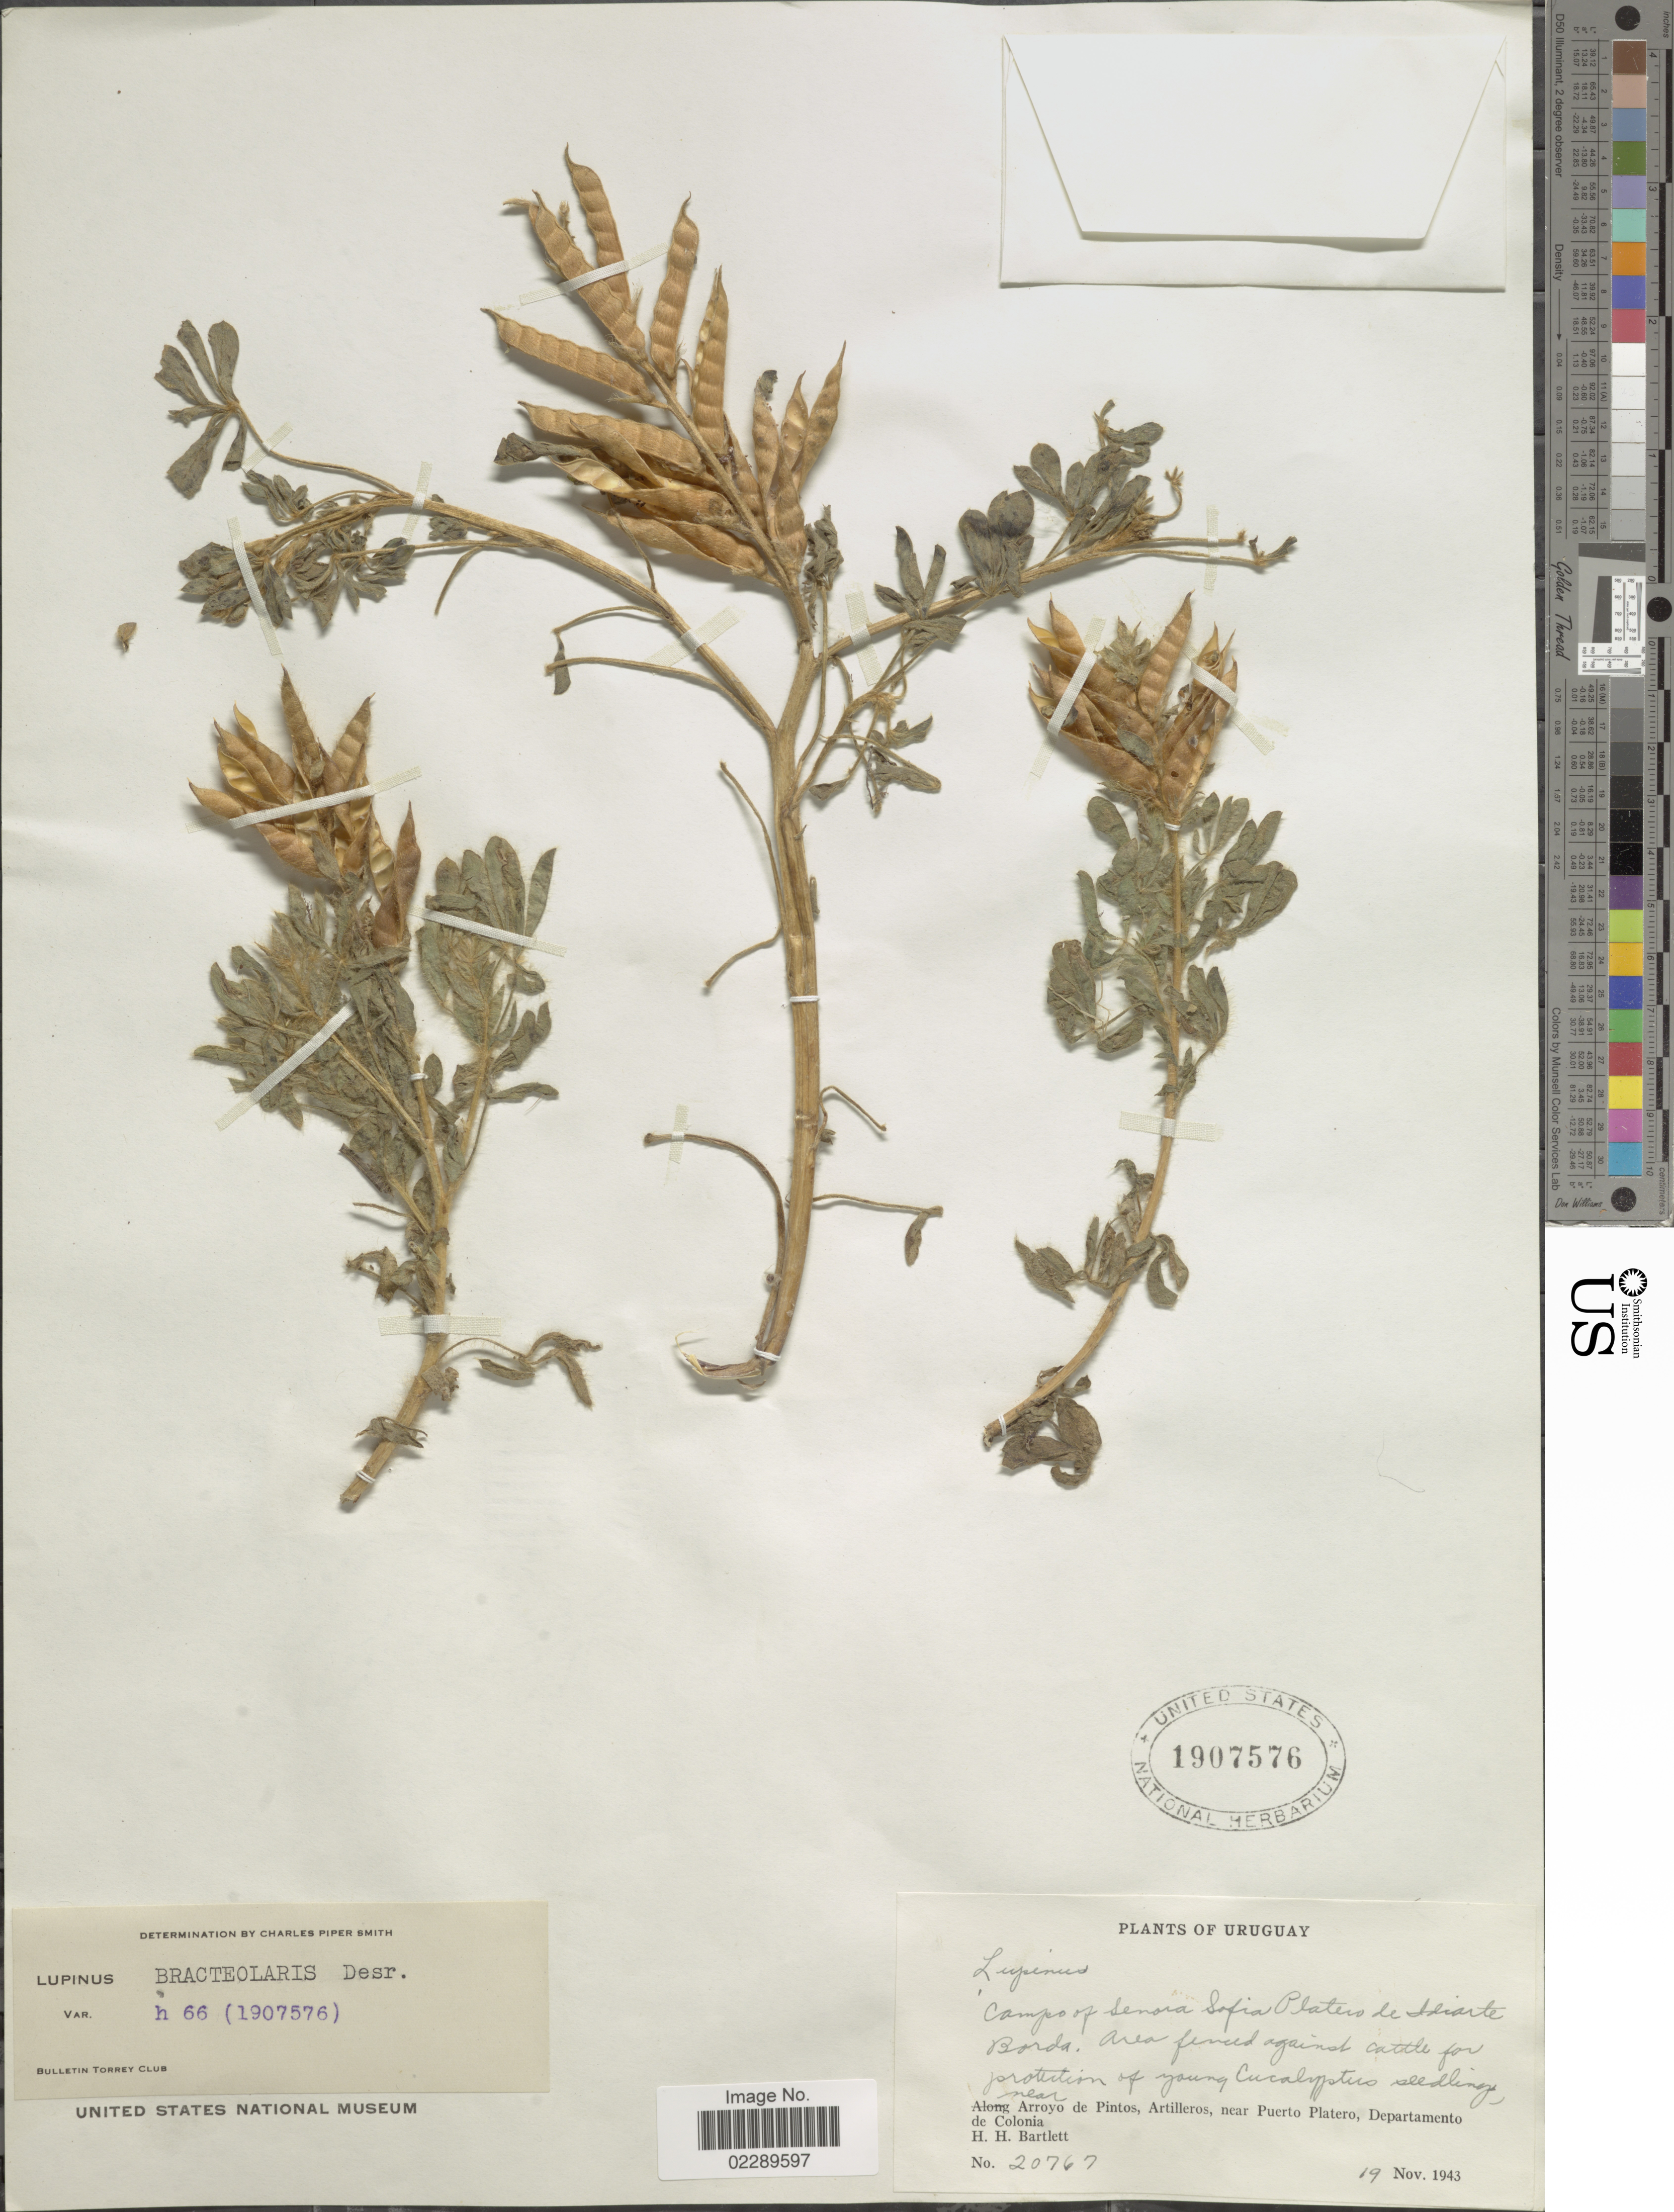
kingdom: Plantae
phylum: Tracheophyta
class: Magnoliopsida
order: Fabales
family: Fabaceae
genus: Lupinus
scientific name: Lupinus bracteolaris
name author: Desr.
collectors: H. H. Bartlett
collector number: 20767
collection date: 1943-11-19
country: Uruguay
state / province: Colonia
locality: Campo of Senora Sofia Platero de Idiarte Bords. Area fencced against cattle for protection of younf Cucalyptus seedling, near Arroyo de Pintos, Artilleros, near Puerto Platero, Departamento de Colonia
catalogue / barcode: US 1907576